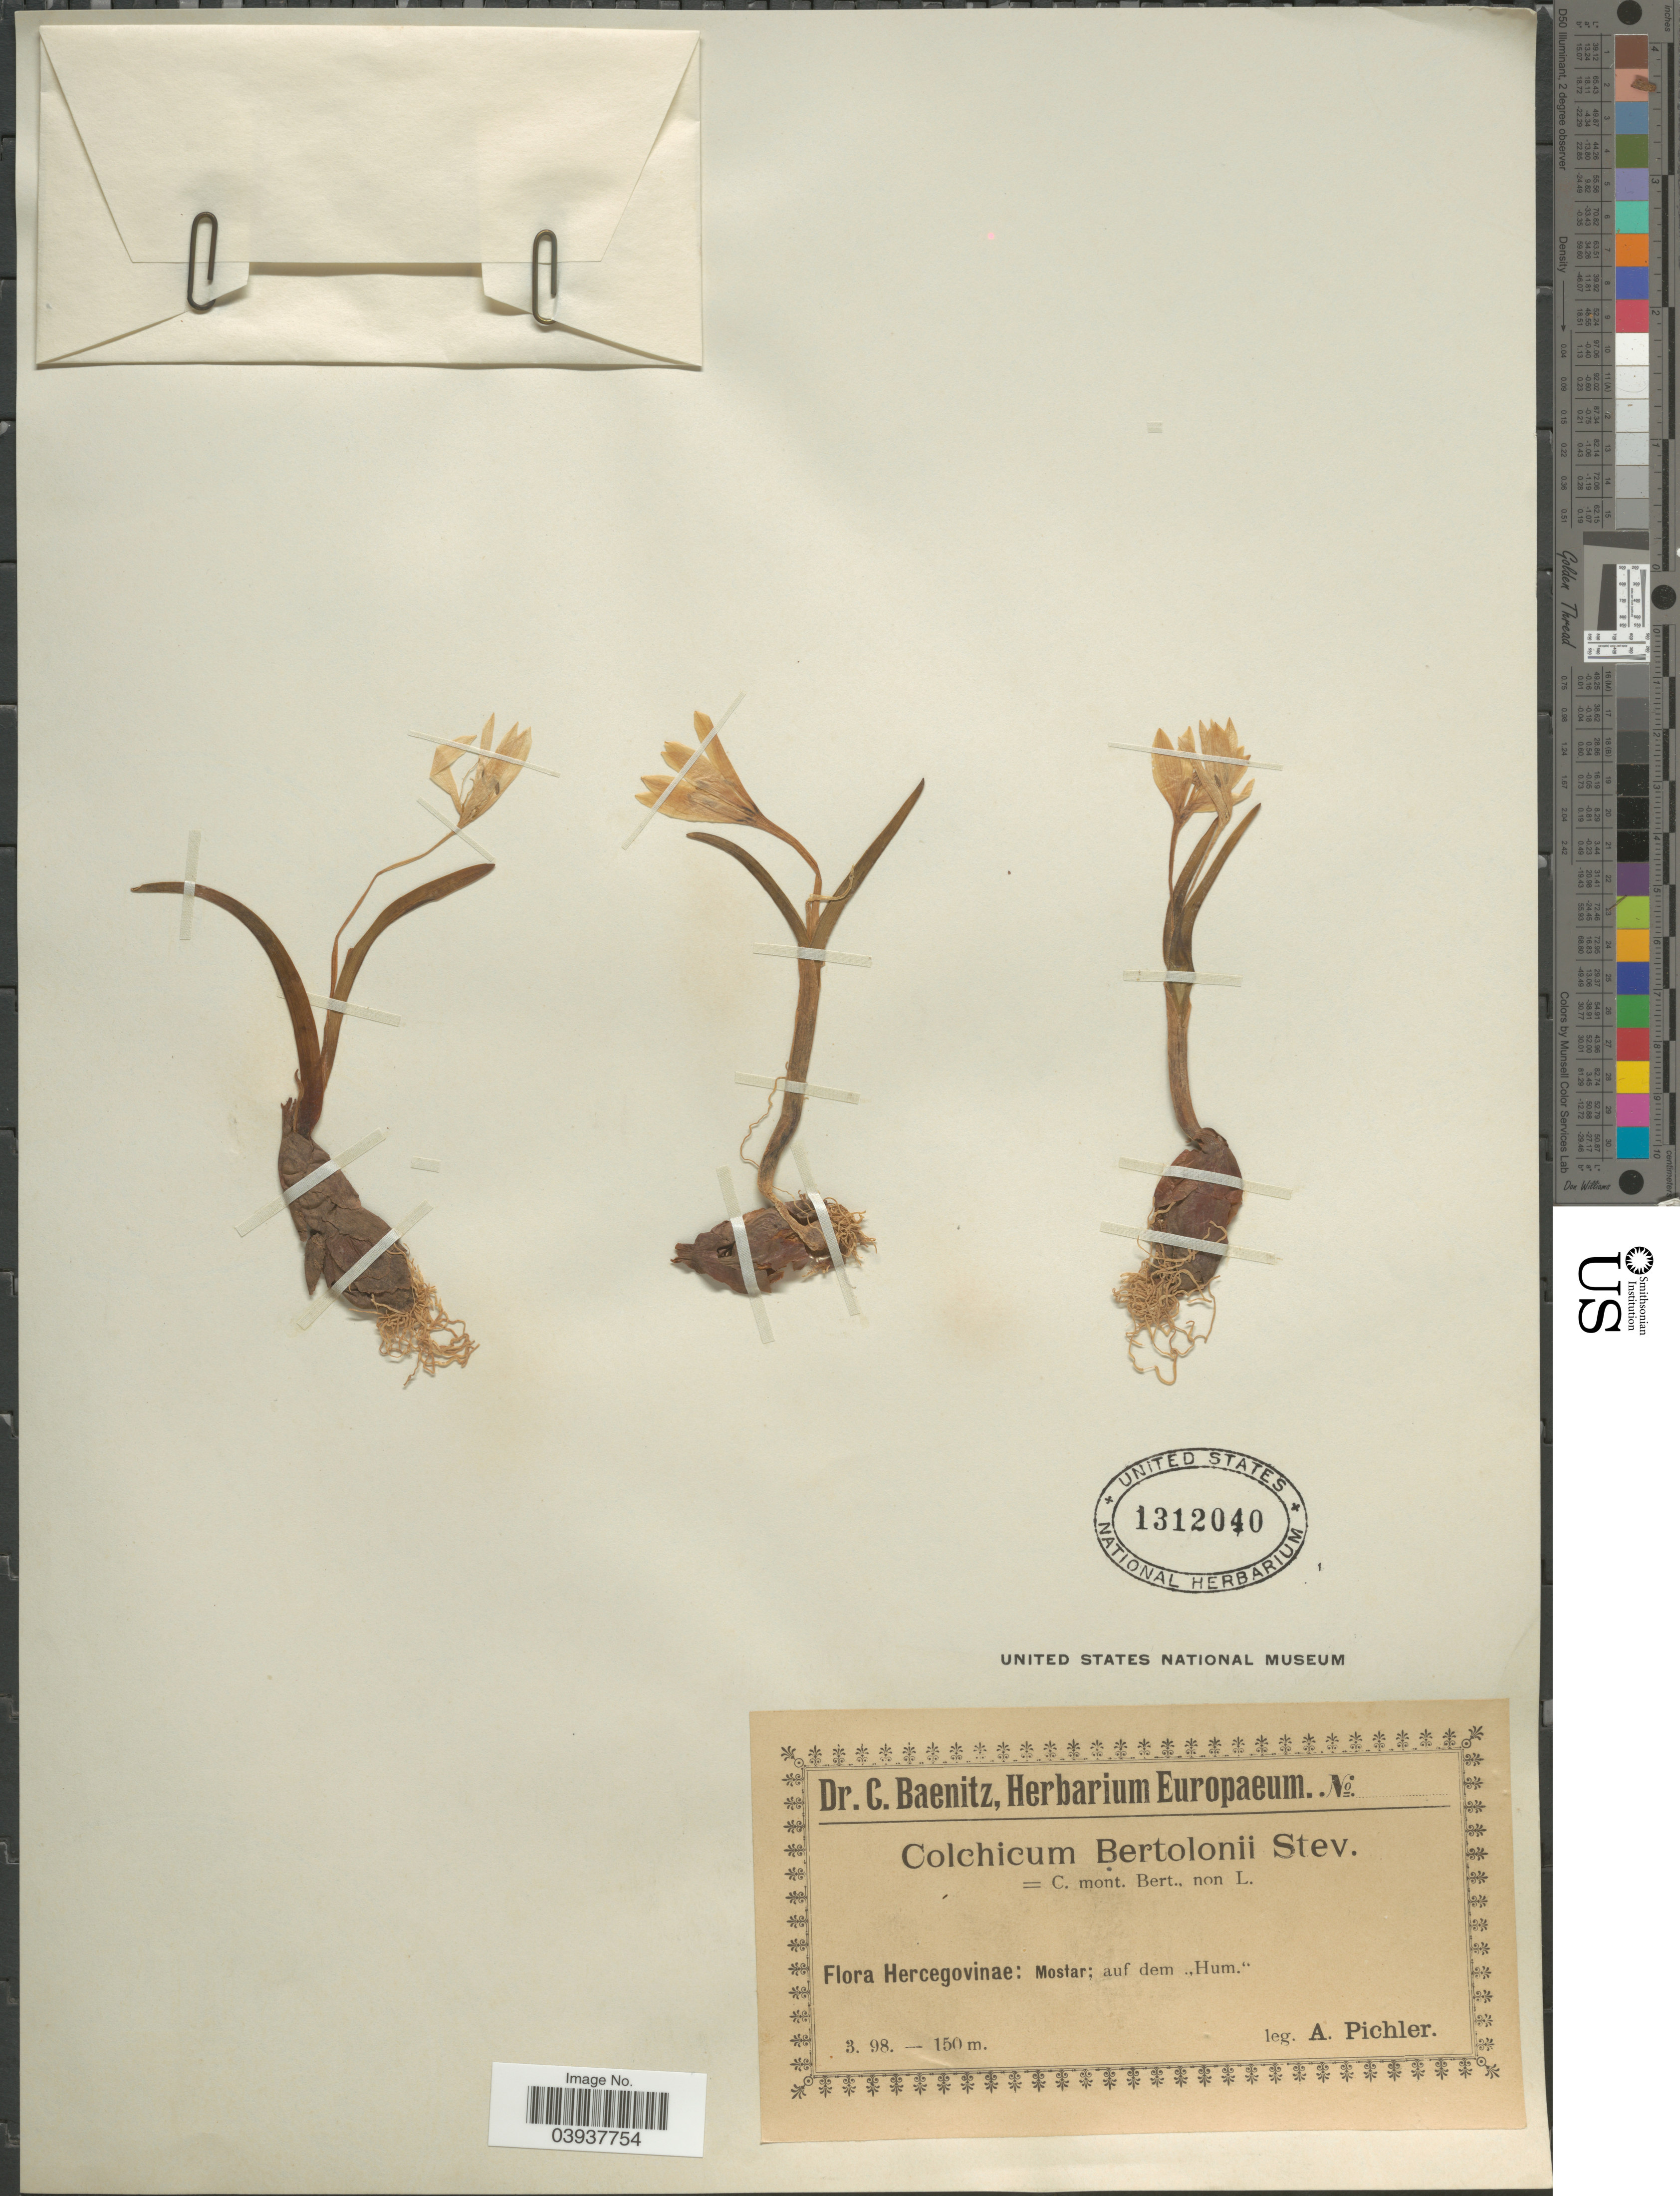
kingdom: Plantae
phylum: Tracheophyta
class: Liliopsida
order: Liliales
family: Colchicaceae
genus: Colchicum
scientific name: Colchicum bertolonii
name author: Steven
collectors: A. Pichler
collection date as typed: Transcribed d/m/y: /3/98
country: Bosnia and Herzegovina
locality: Hercegovinae: Mostar; auf dem "Hum."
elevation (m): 150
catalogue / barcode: US 1312040